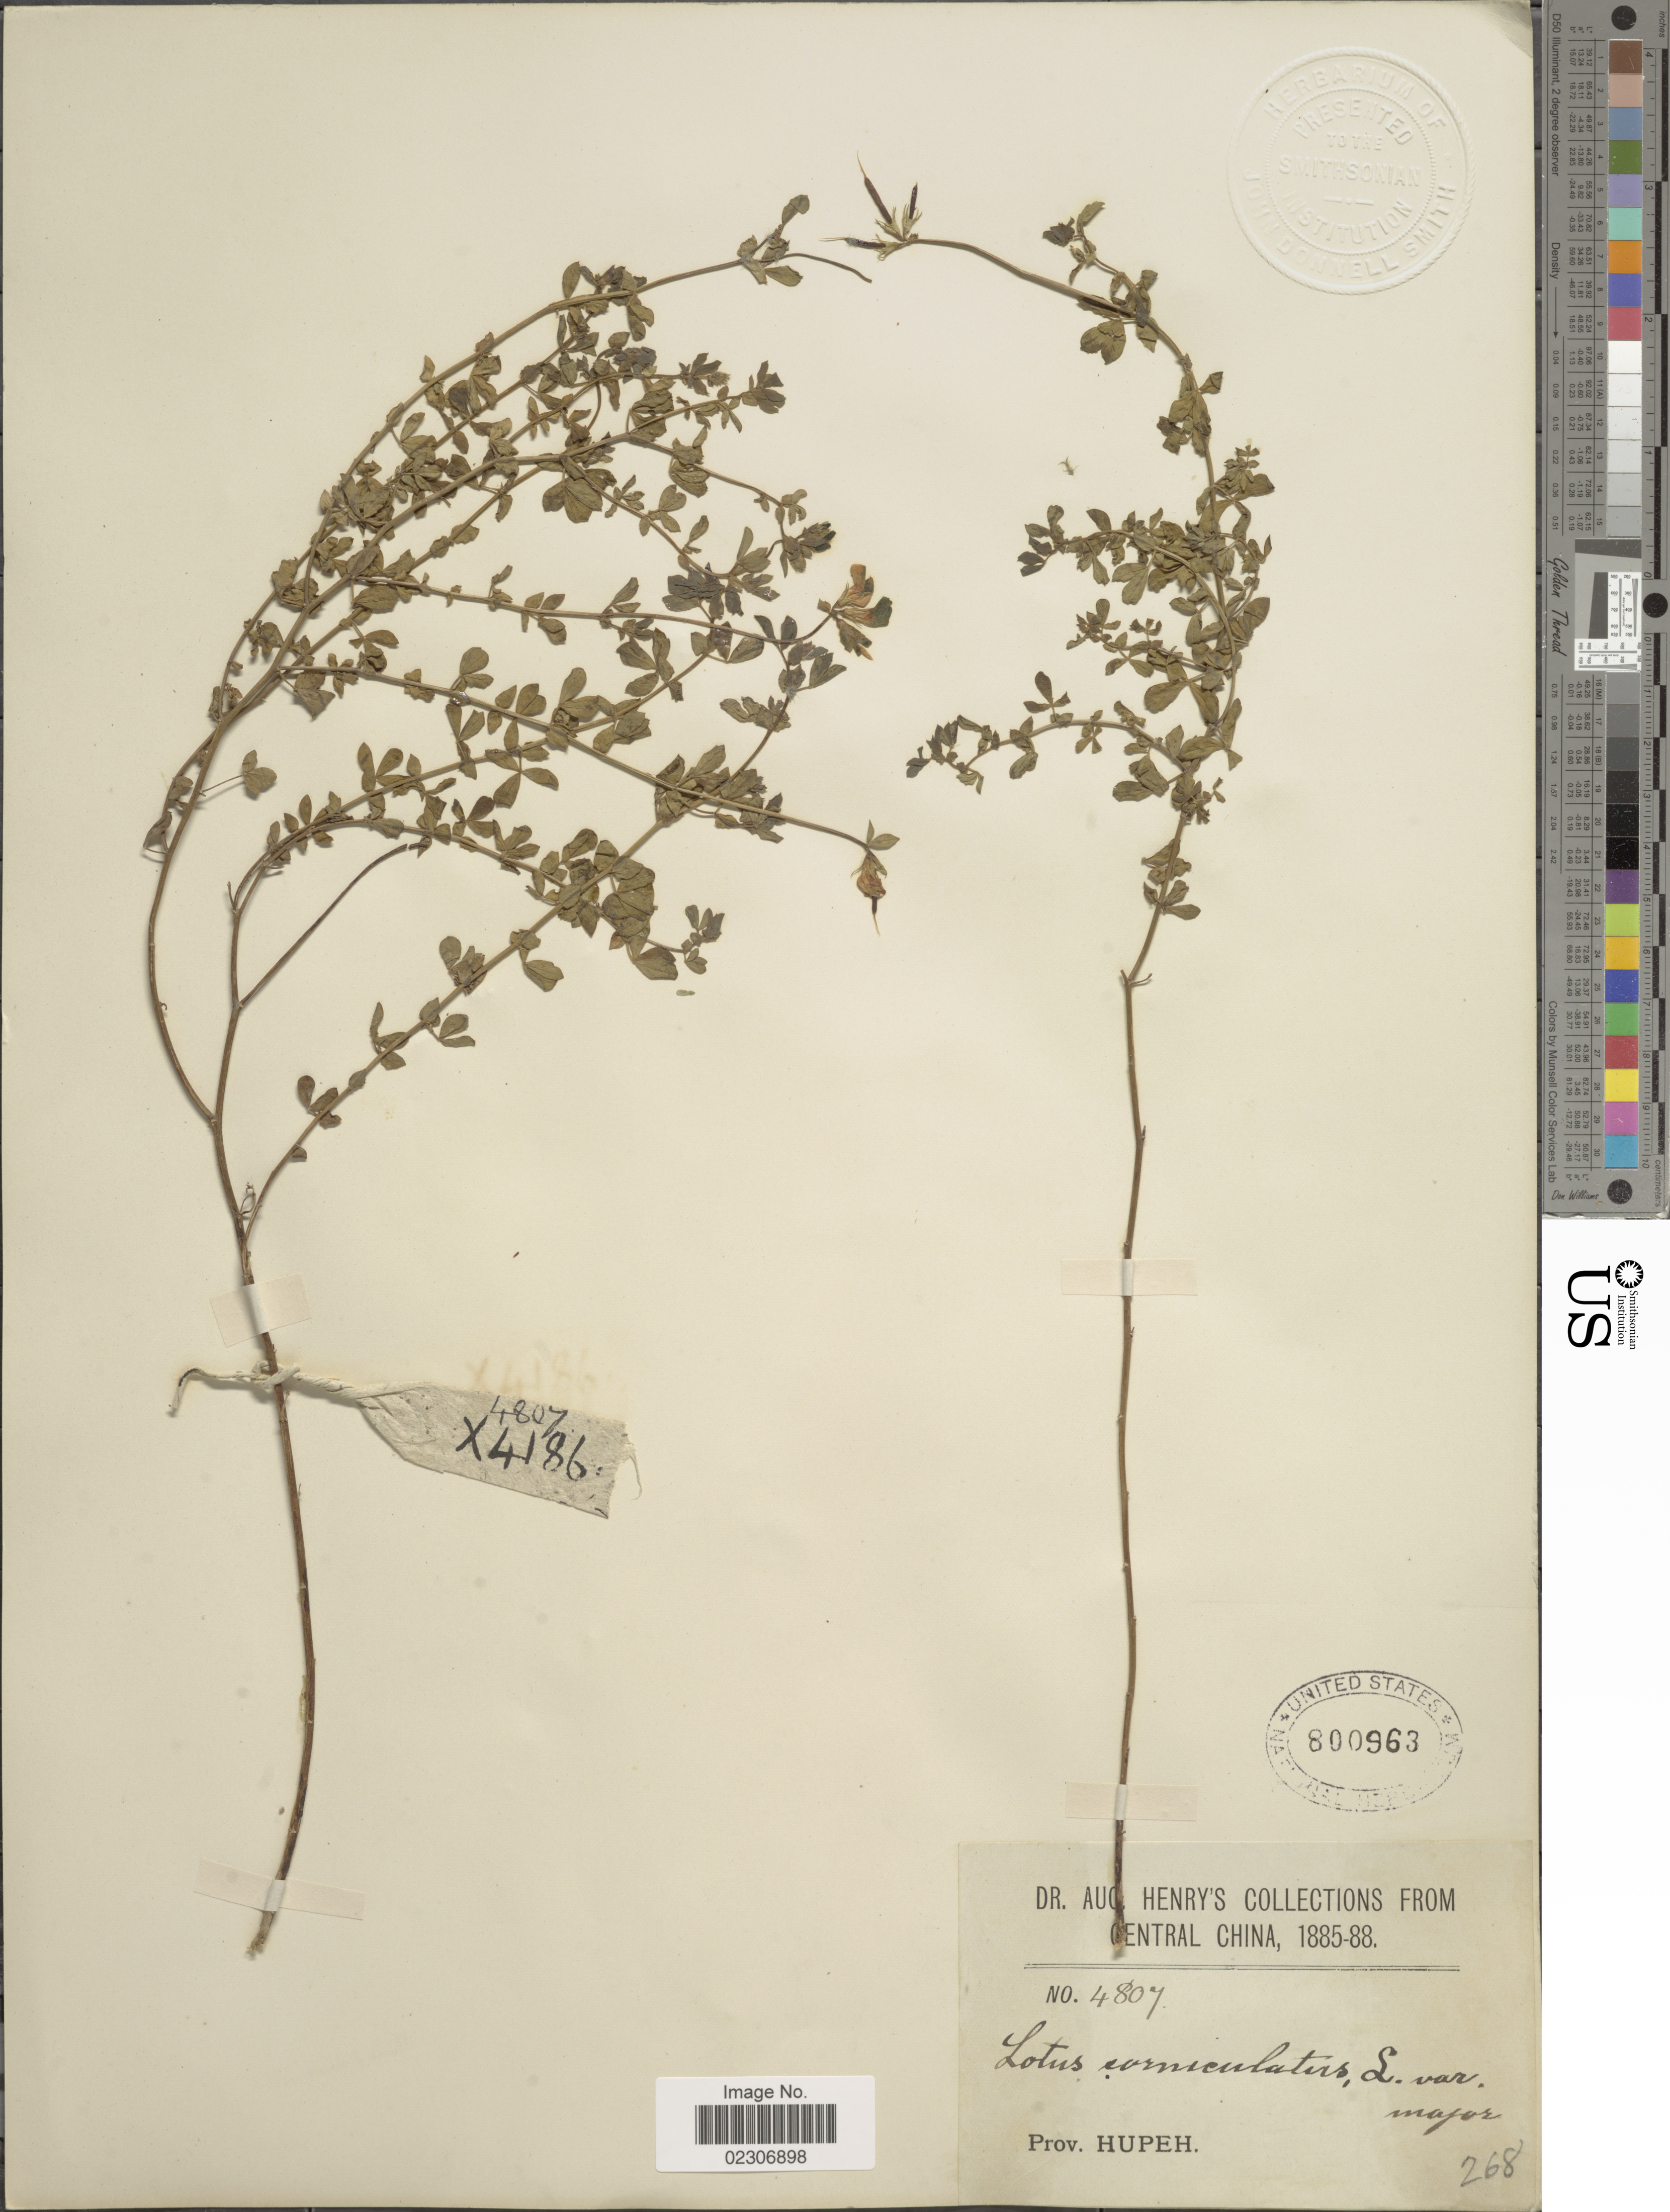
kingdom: Plantae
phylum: Tracheophyta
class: Magnoliopsida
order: Fabales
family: Fabaceae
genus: Lotus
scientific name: Lotus corniculatus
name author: L.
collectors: A. Henry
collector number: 4807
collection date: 1885/1888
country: China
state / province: Hubei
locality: Prov. Hupeh.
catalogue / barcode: US 800963